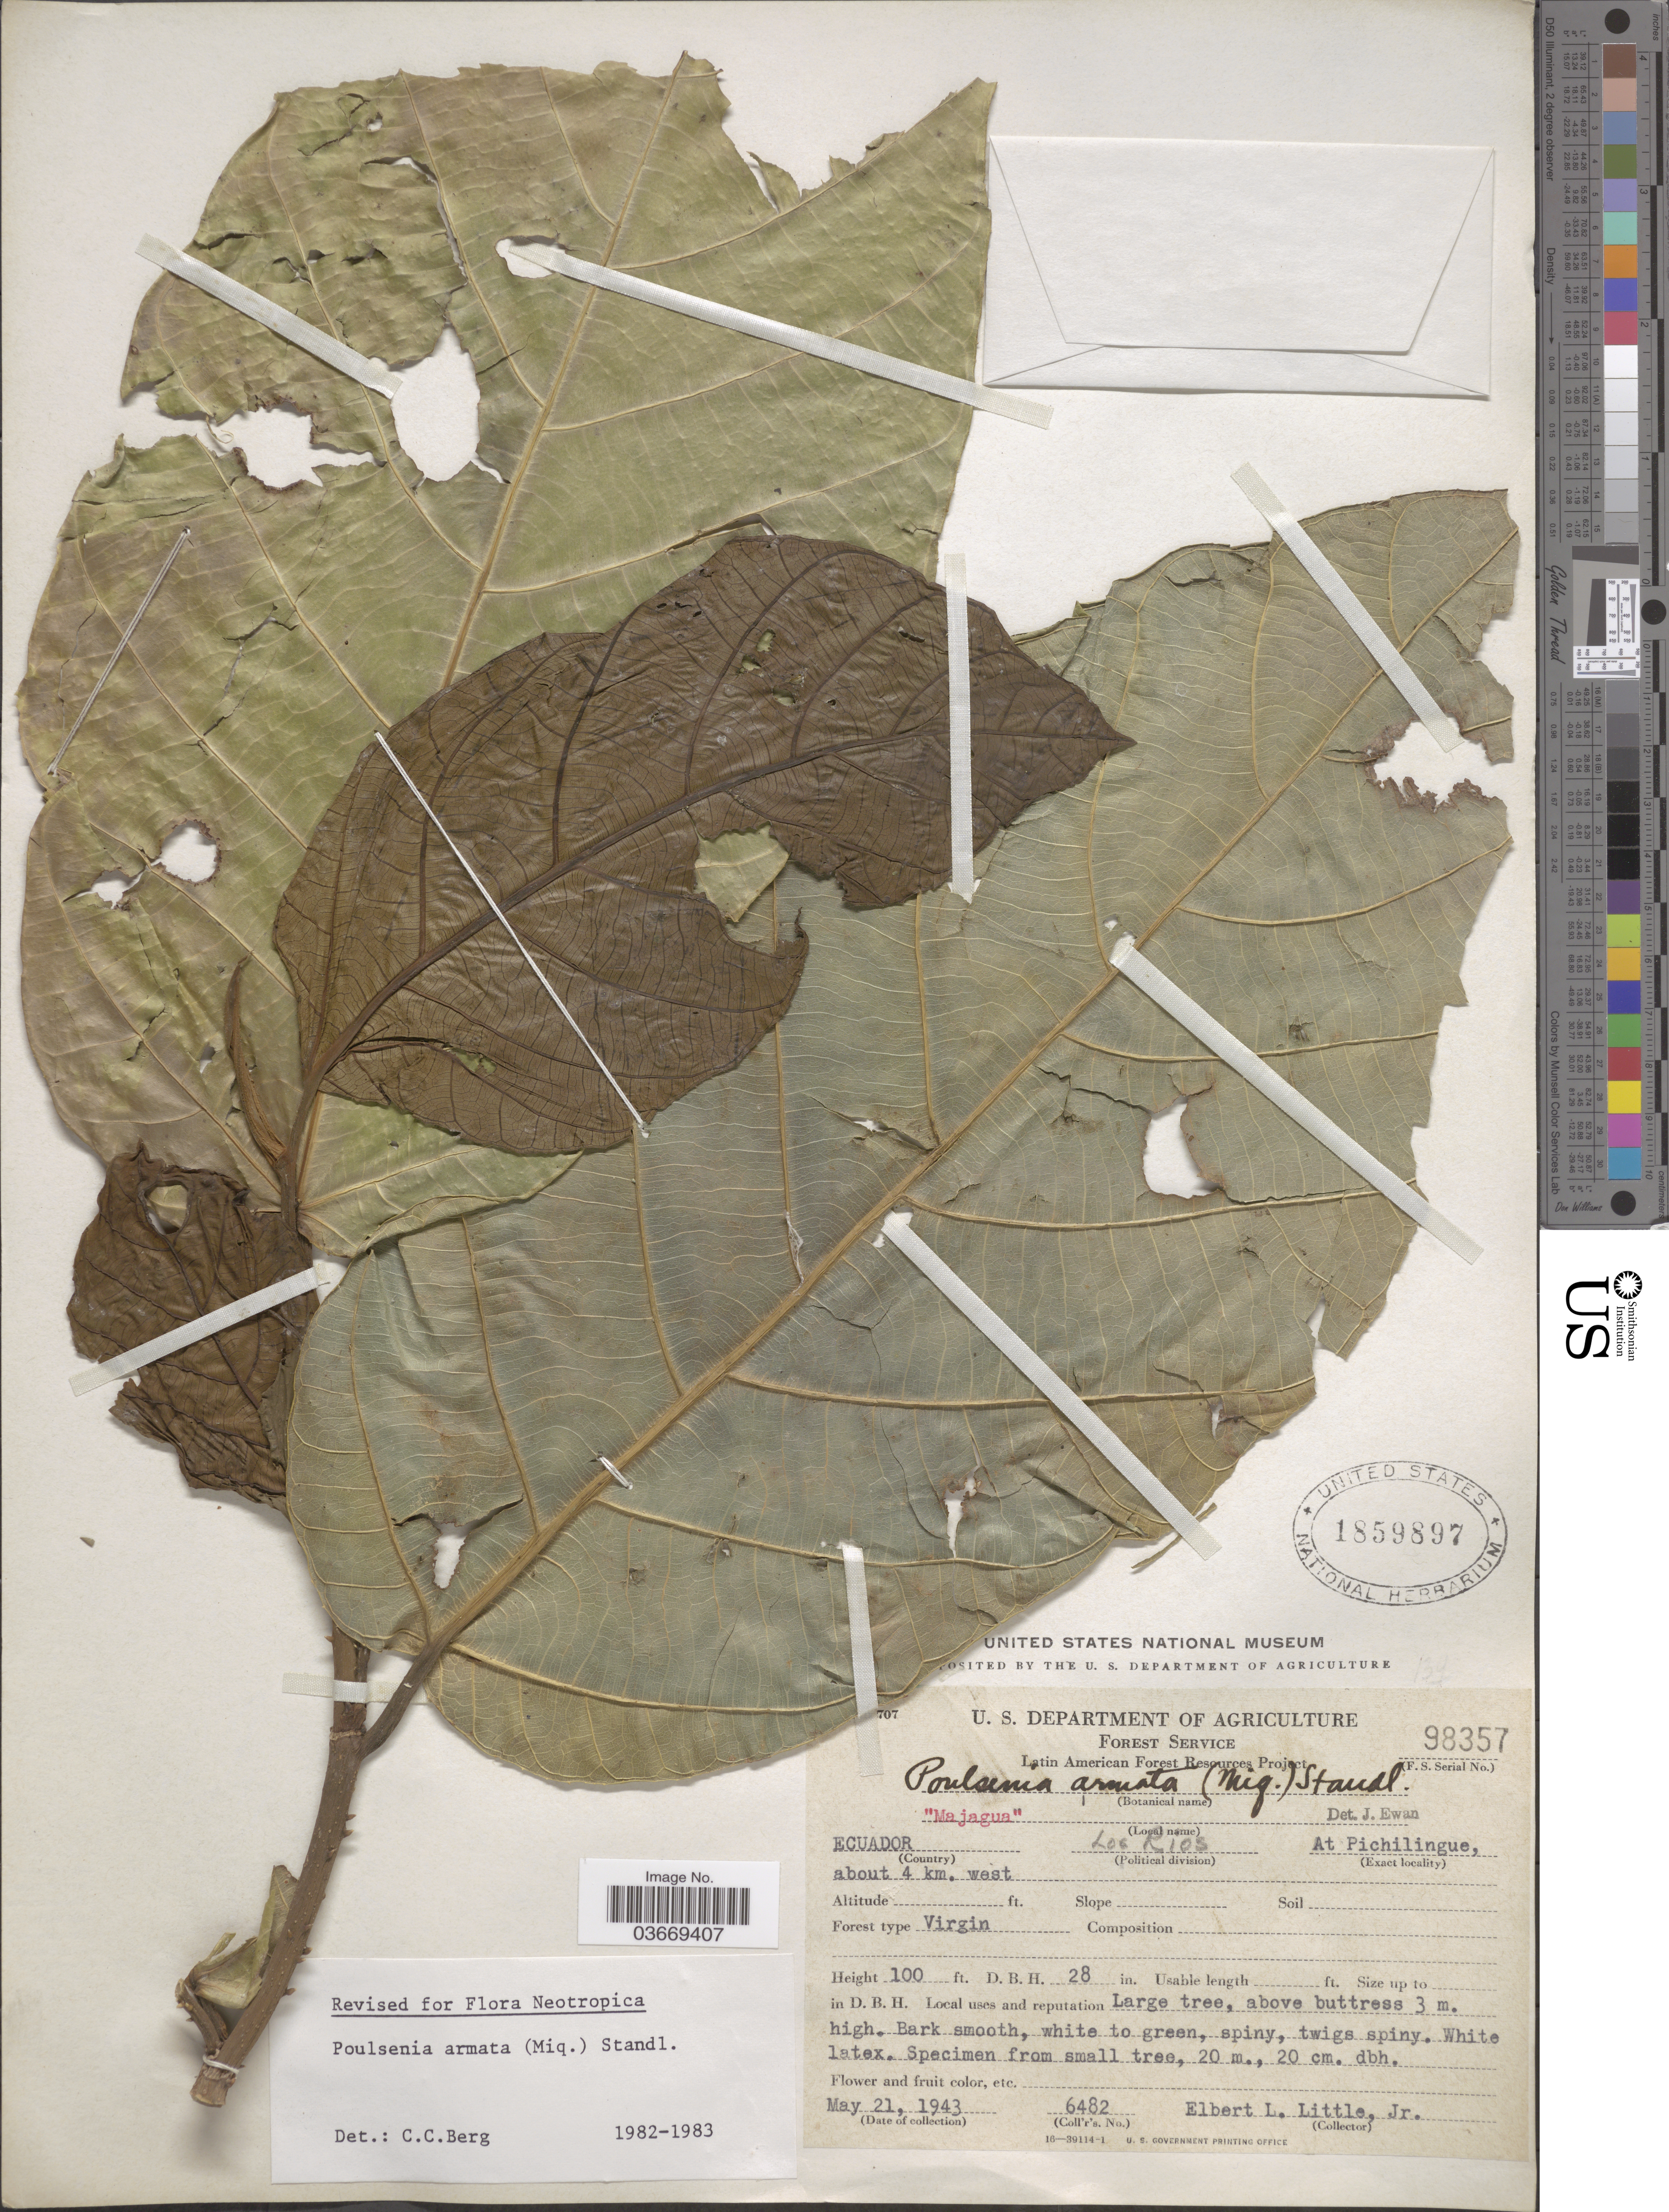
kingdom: Plantae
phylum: Tracheophyta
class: Magnoliopsida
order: Rosales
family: Moraceae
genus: Poulsenia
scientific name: Poulsenia armata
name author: (Miq.) Standl.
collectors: E. L. Little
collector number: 98357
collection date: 1943-05-21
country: Ecuador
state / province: Los Ríos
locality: At Pichilingue, about 4 km. west.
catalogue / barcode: US 1859897